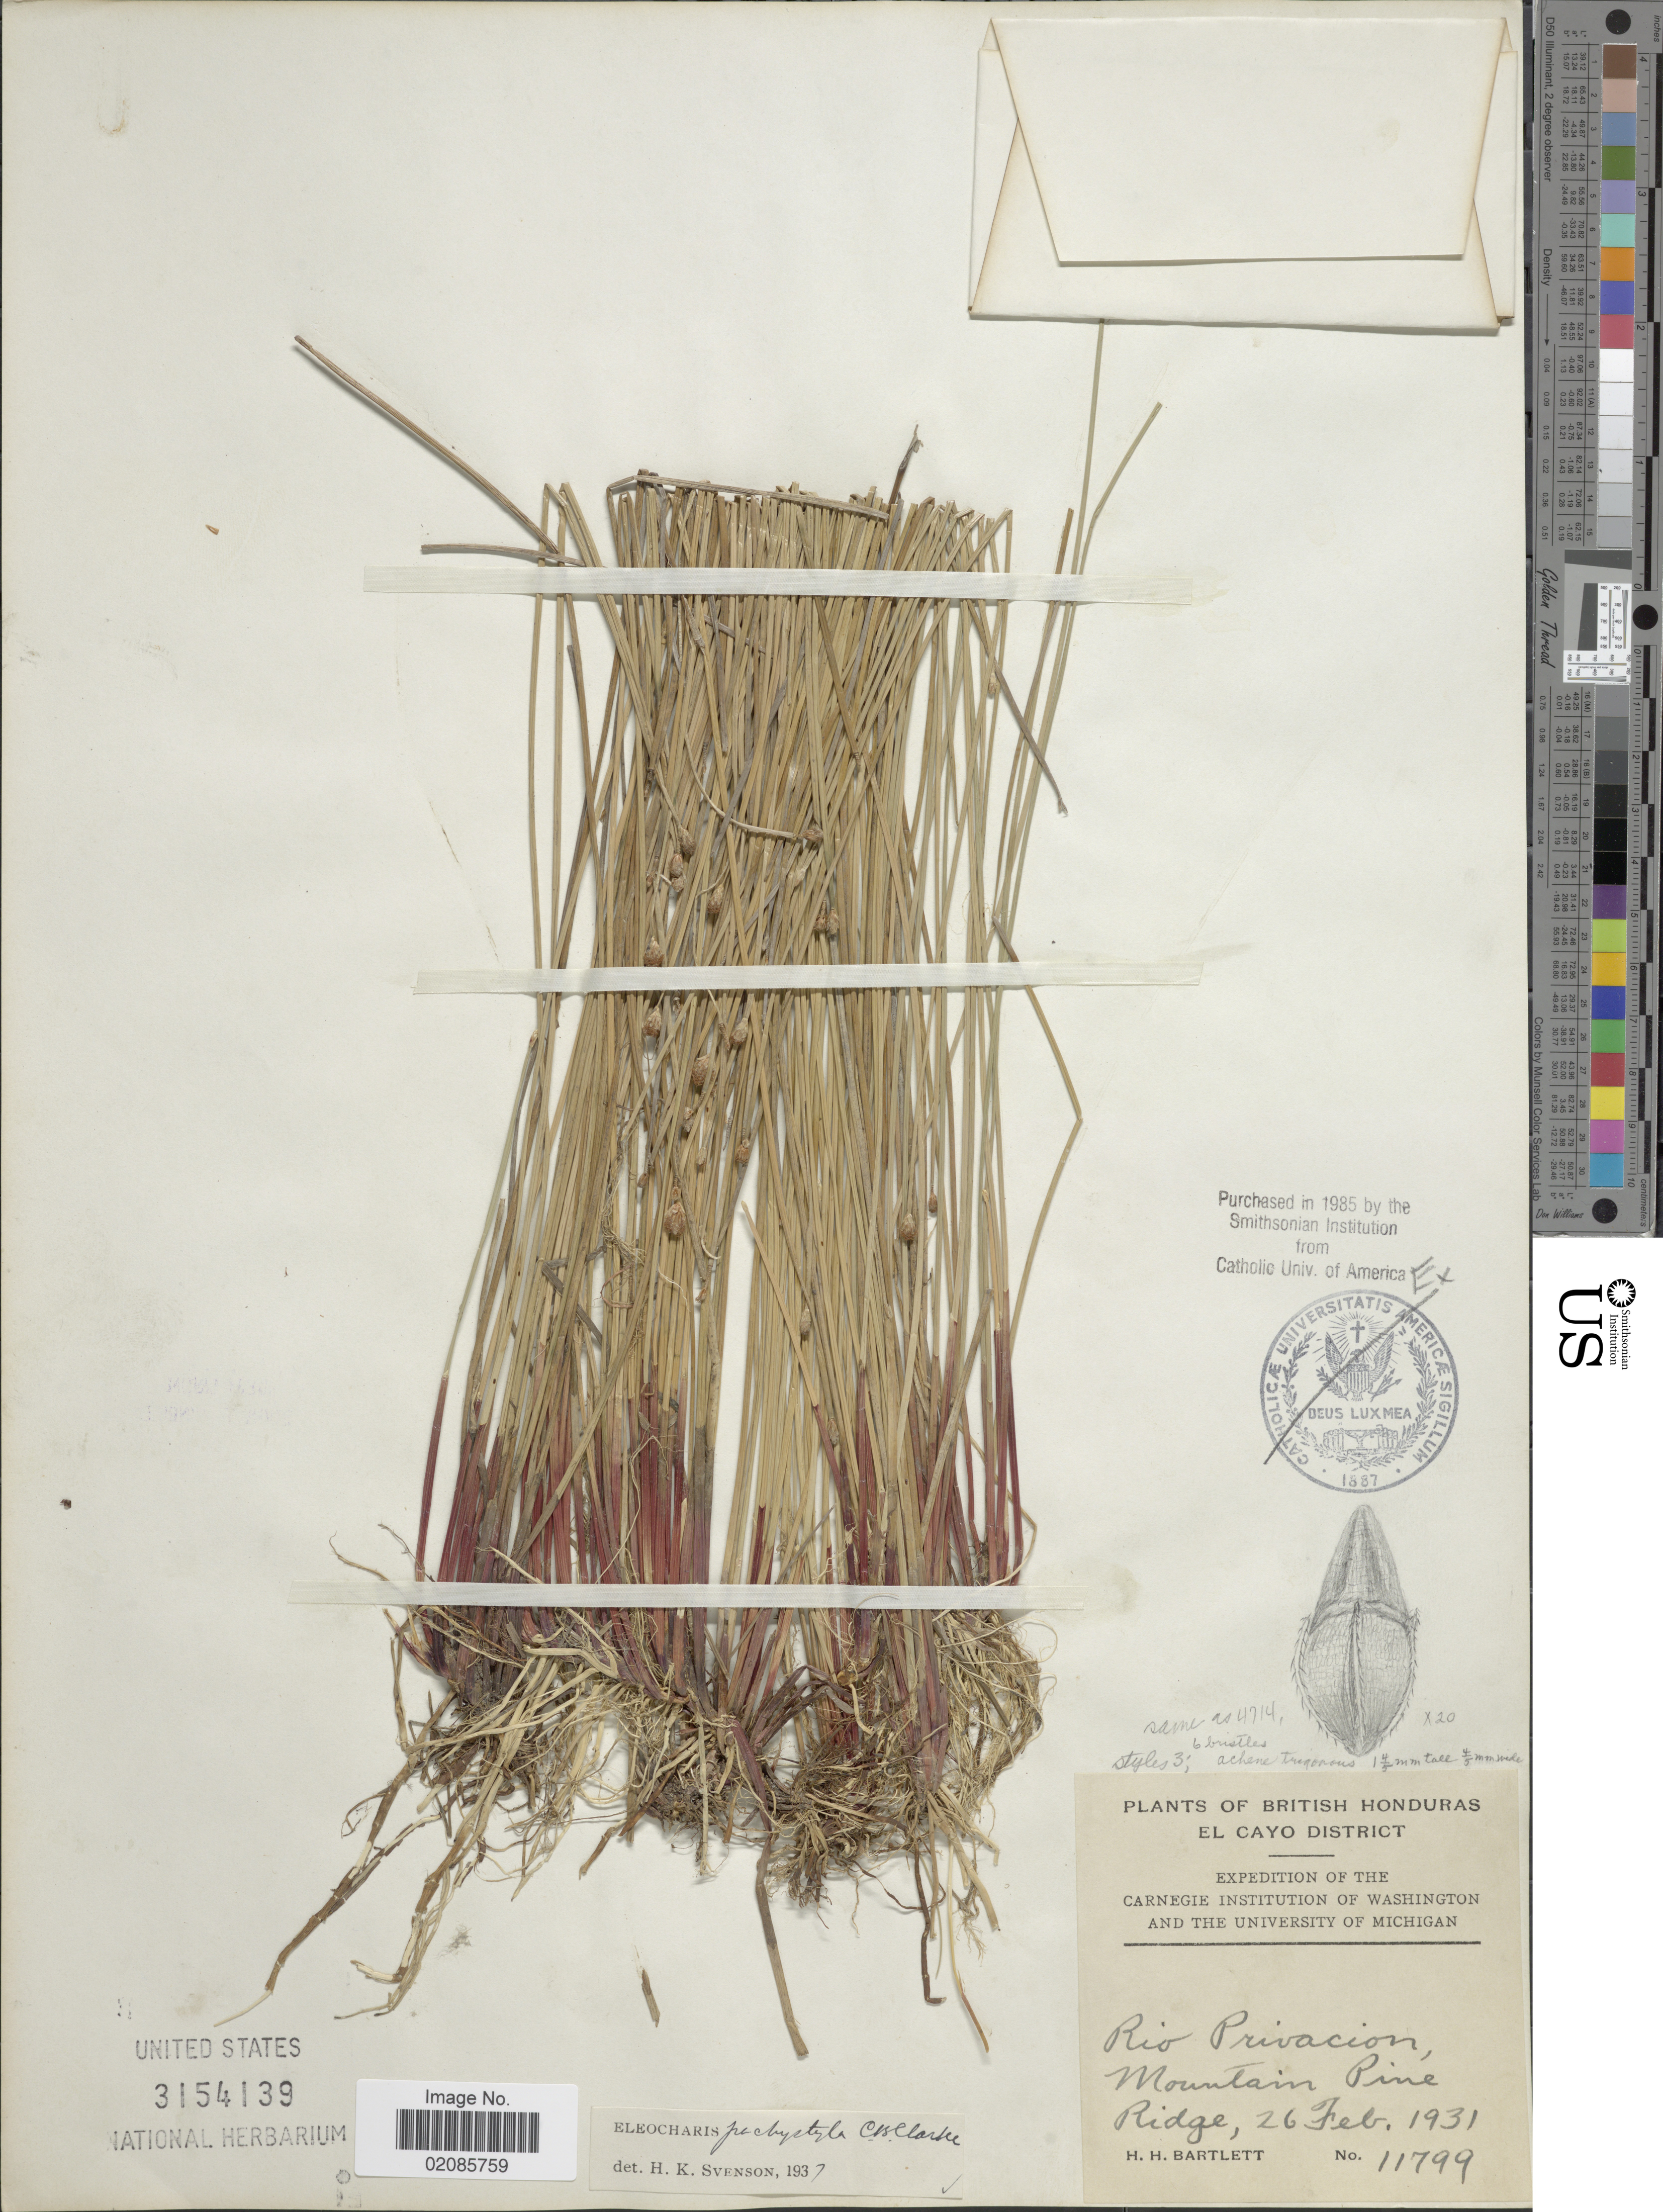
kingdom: Plantae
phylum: Tracheophyta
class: Liliopsida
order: Poales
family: Cyperaceae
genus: Eleocharis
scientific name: Eleocharis pachystyla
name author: (C. Wright) C.B. Clarke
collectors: H. H. Bartlett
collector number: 11799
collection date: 1931-02-26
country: Belize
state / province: Cayo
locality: Rio Privacion, Mountain Pine Ridge.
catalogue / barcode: US 3154139